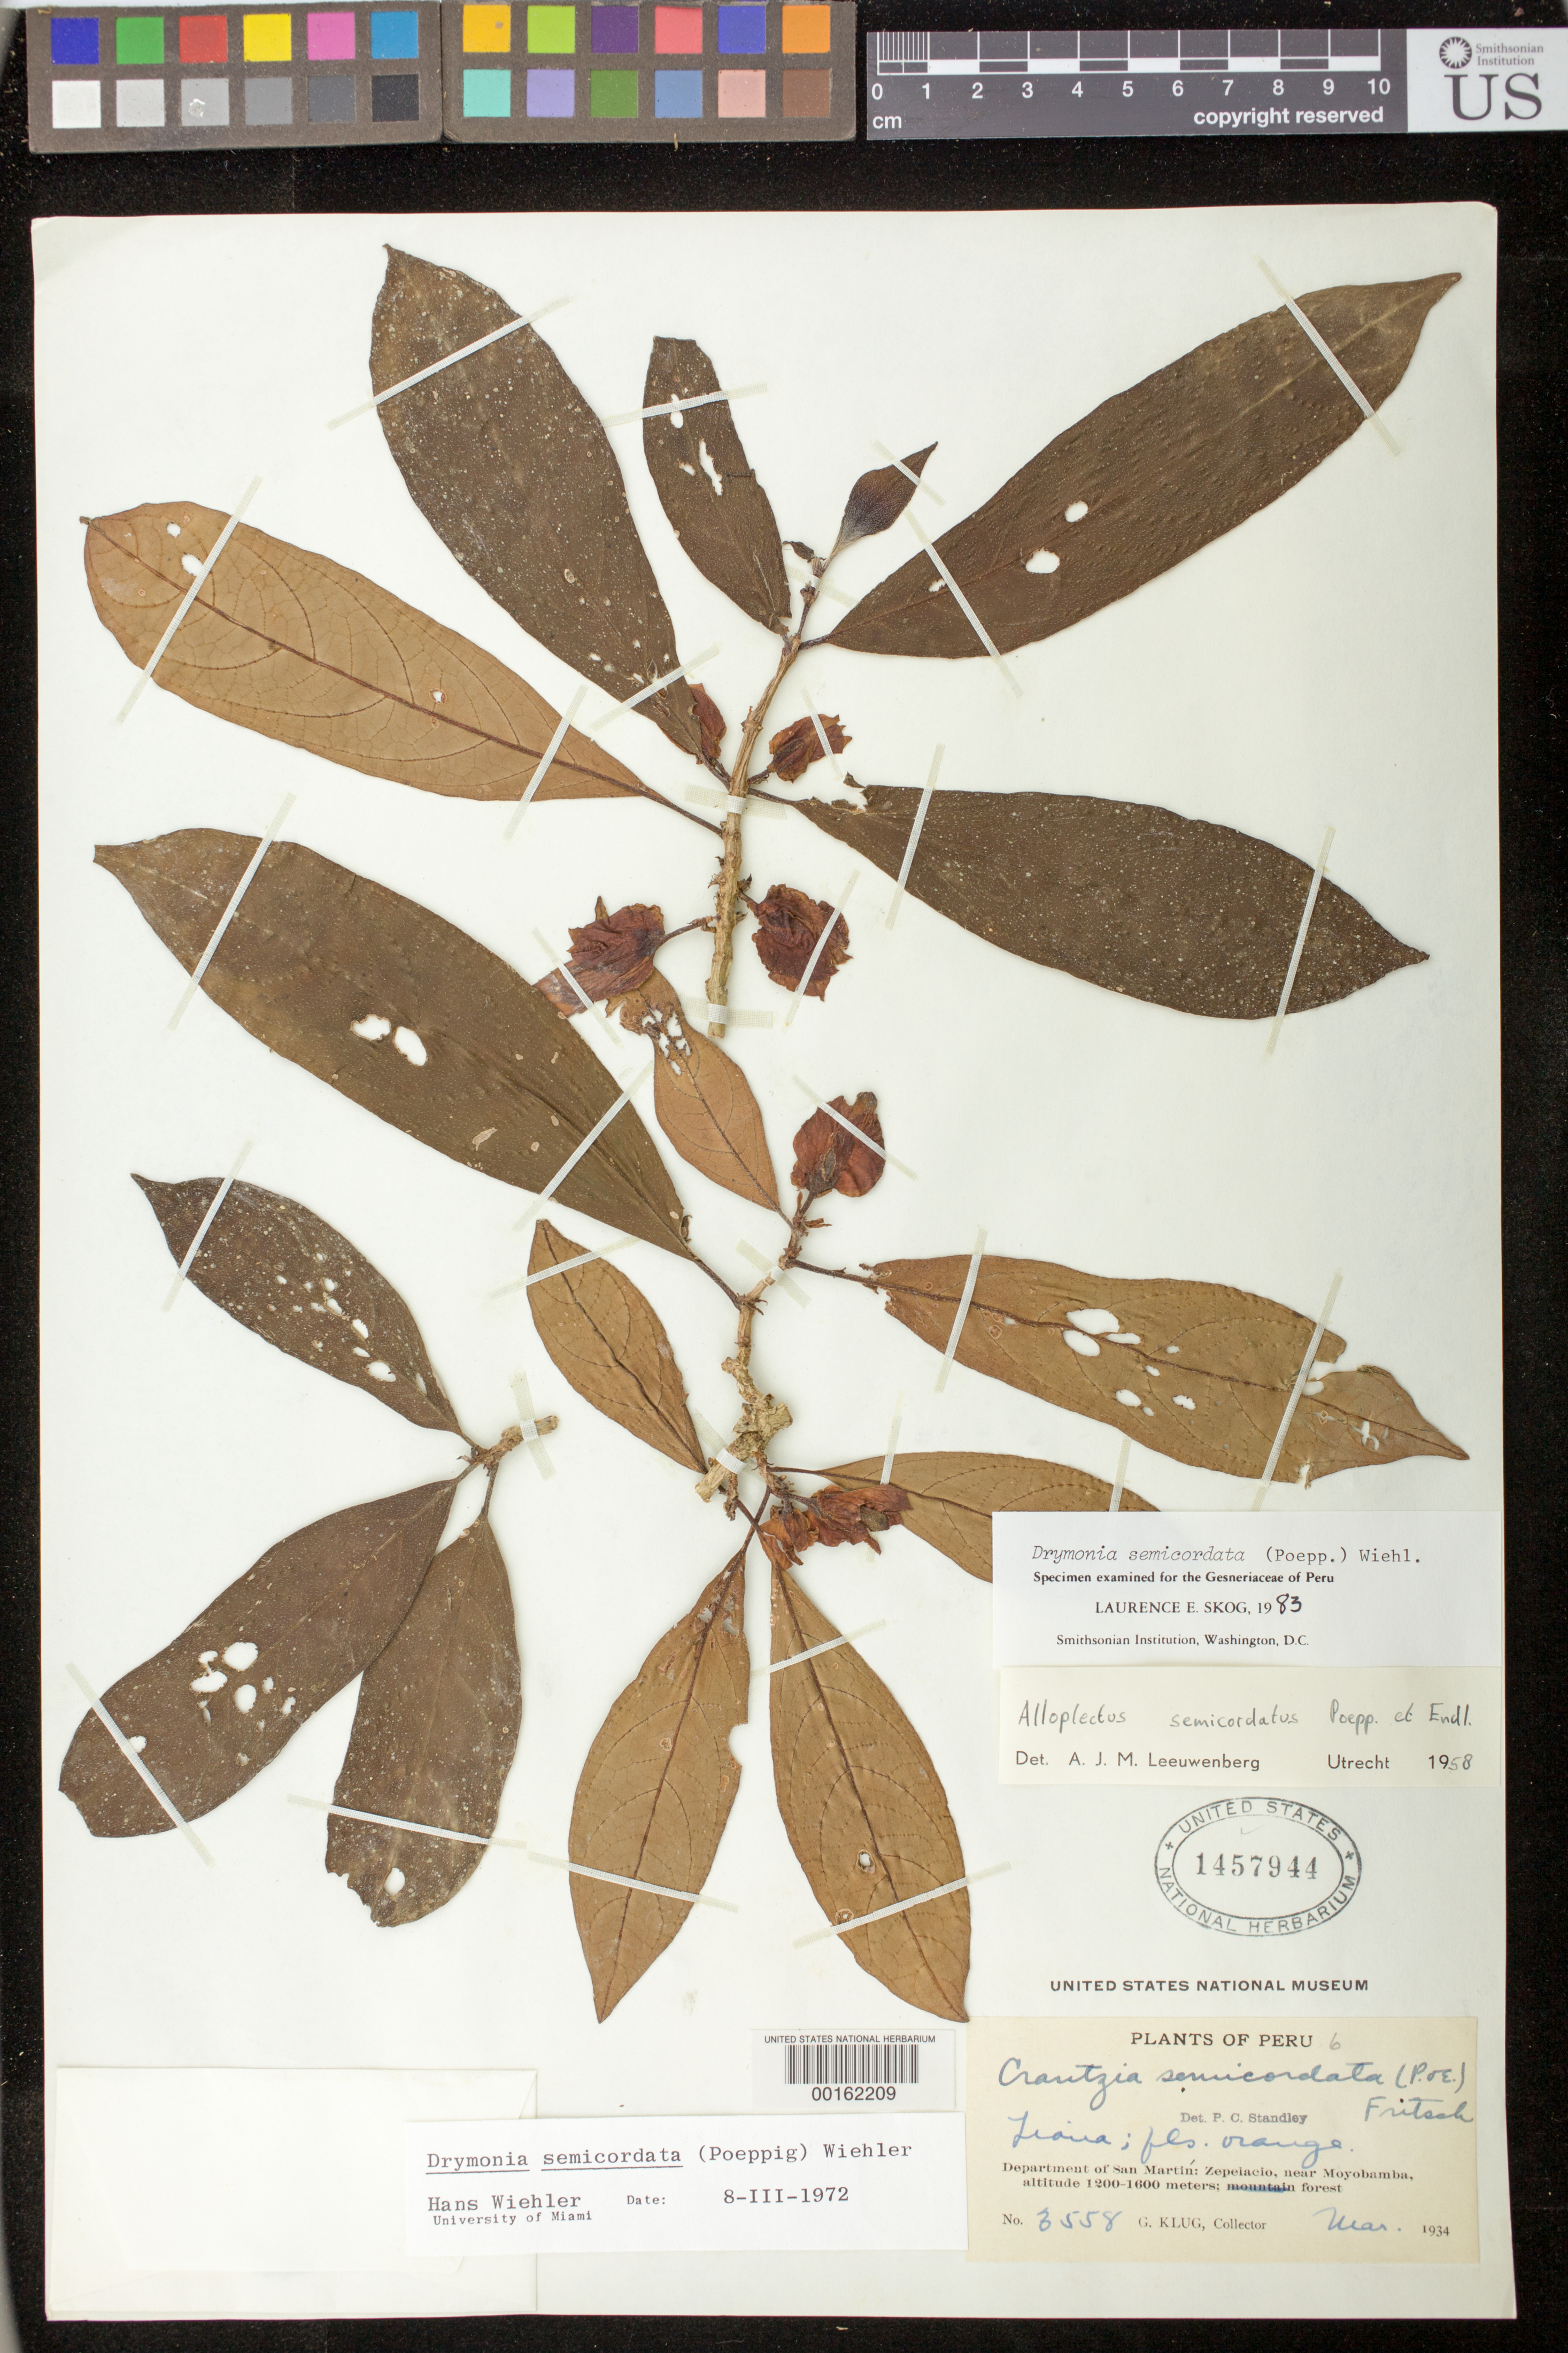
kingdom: Plantae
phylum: Tracheophyta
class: Magnoliopsida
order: Lamiales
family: Gesneriaceae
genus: Drymonia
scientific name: Drymonia semicordata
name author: (Poepp.) Wiehler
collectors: G. Klug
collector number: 3558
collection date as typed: Mar 1934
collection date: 1934-03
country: Peru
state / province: San Martín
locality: Zepelacio, near Moyobamba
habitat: Forest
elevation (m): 1200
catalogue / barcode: US 1457944